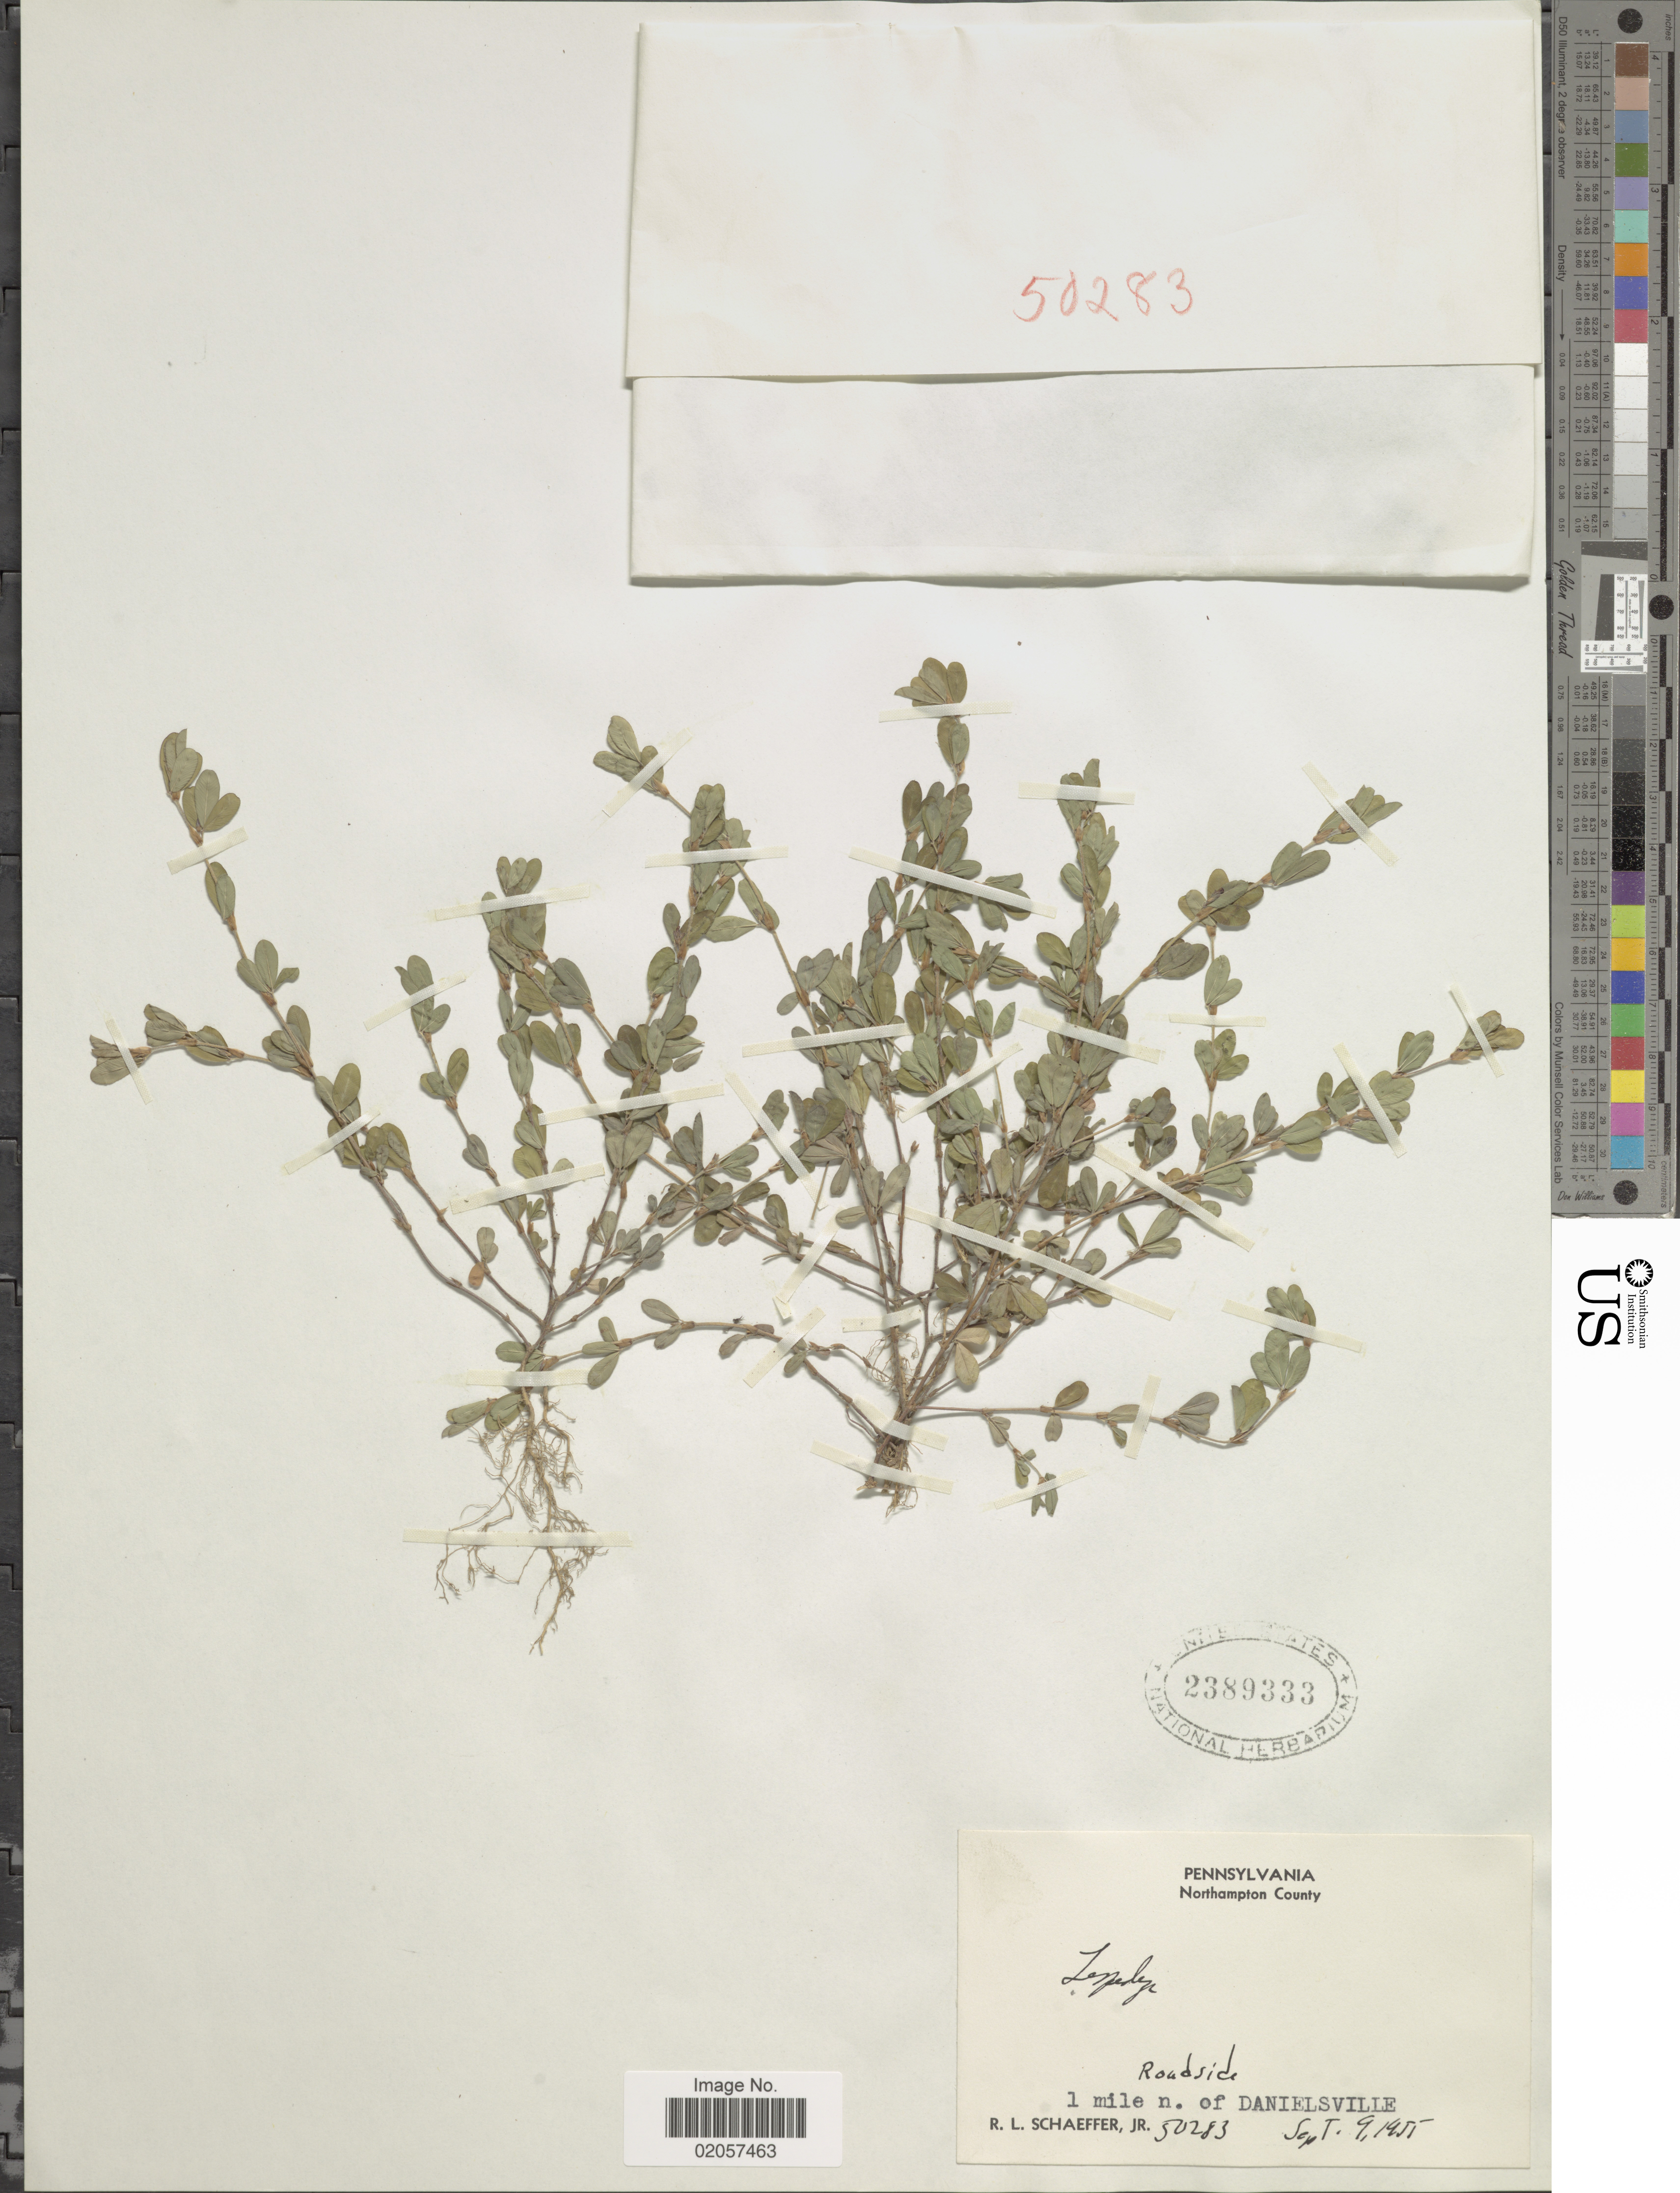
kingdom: Plantae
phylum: Tracheophyta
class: Magnoliopsida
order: Fabales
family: Fabaceae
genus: Lespedeza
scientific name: Lespedeza sp.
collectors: R. L. Schaeffer Jr.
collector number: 50283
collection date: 1955-09-09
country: United States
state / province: Pennsylvania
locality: Northhampton County. 1 mile n. of Danielsville. Roadside.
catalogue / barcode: US 2389333